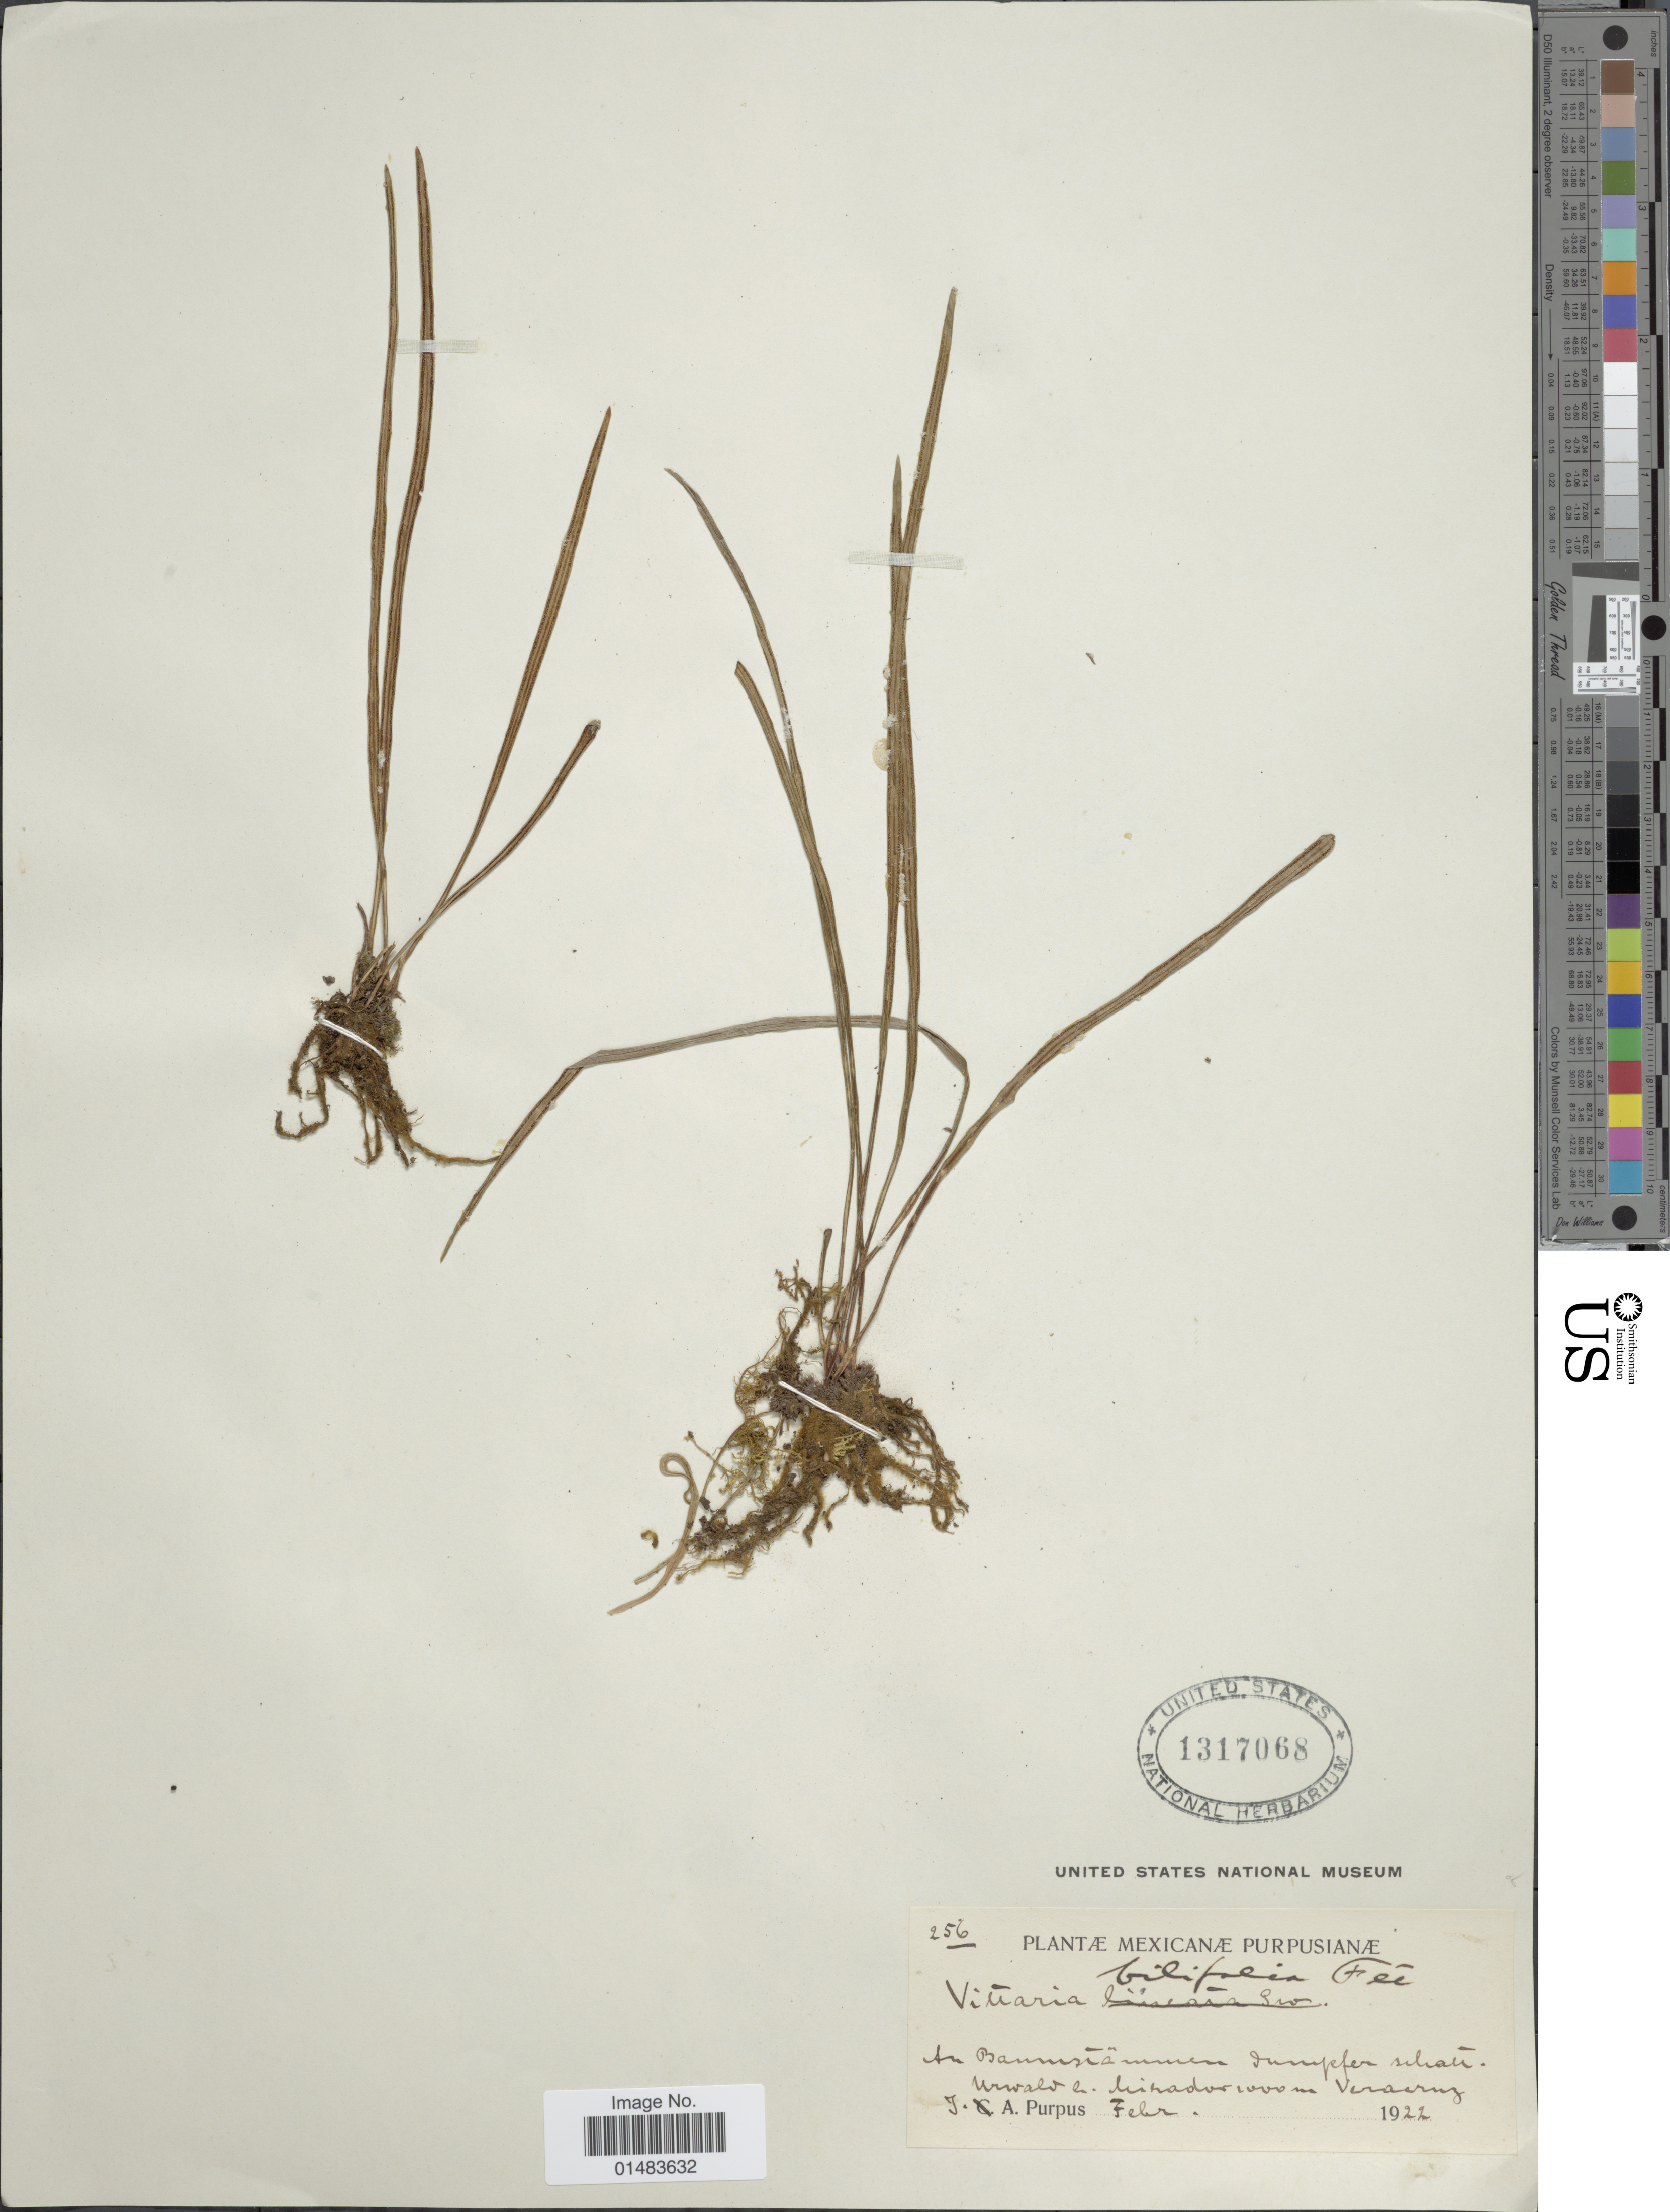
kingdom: Plantae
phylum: Tracheophyta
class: Polypodiopsida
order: Polypodiales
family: Pteridaceae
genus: Vittaria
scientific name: Vittaria graminifolia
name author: Kaulf.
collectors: J. A. Purpus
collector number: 256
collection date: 1922-02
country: Mexico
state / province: Veracruz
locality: Urwald, Mlirador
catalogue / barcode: US 1317068